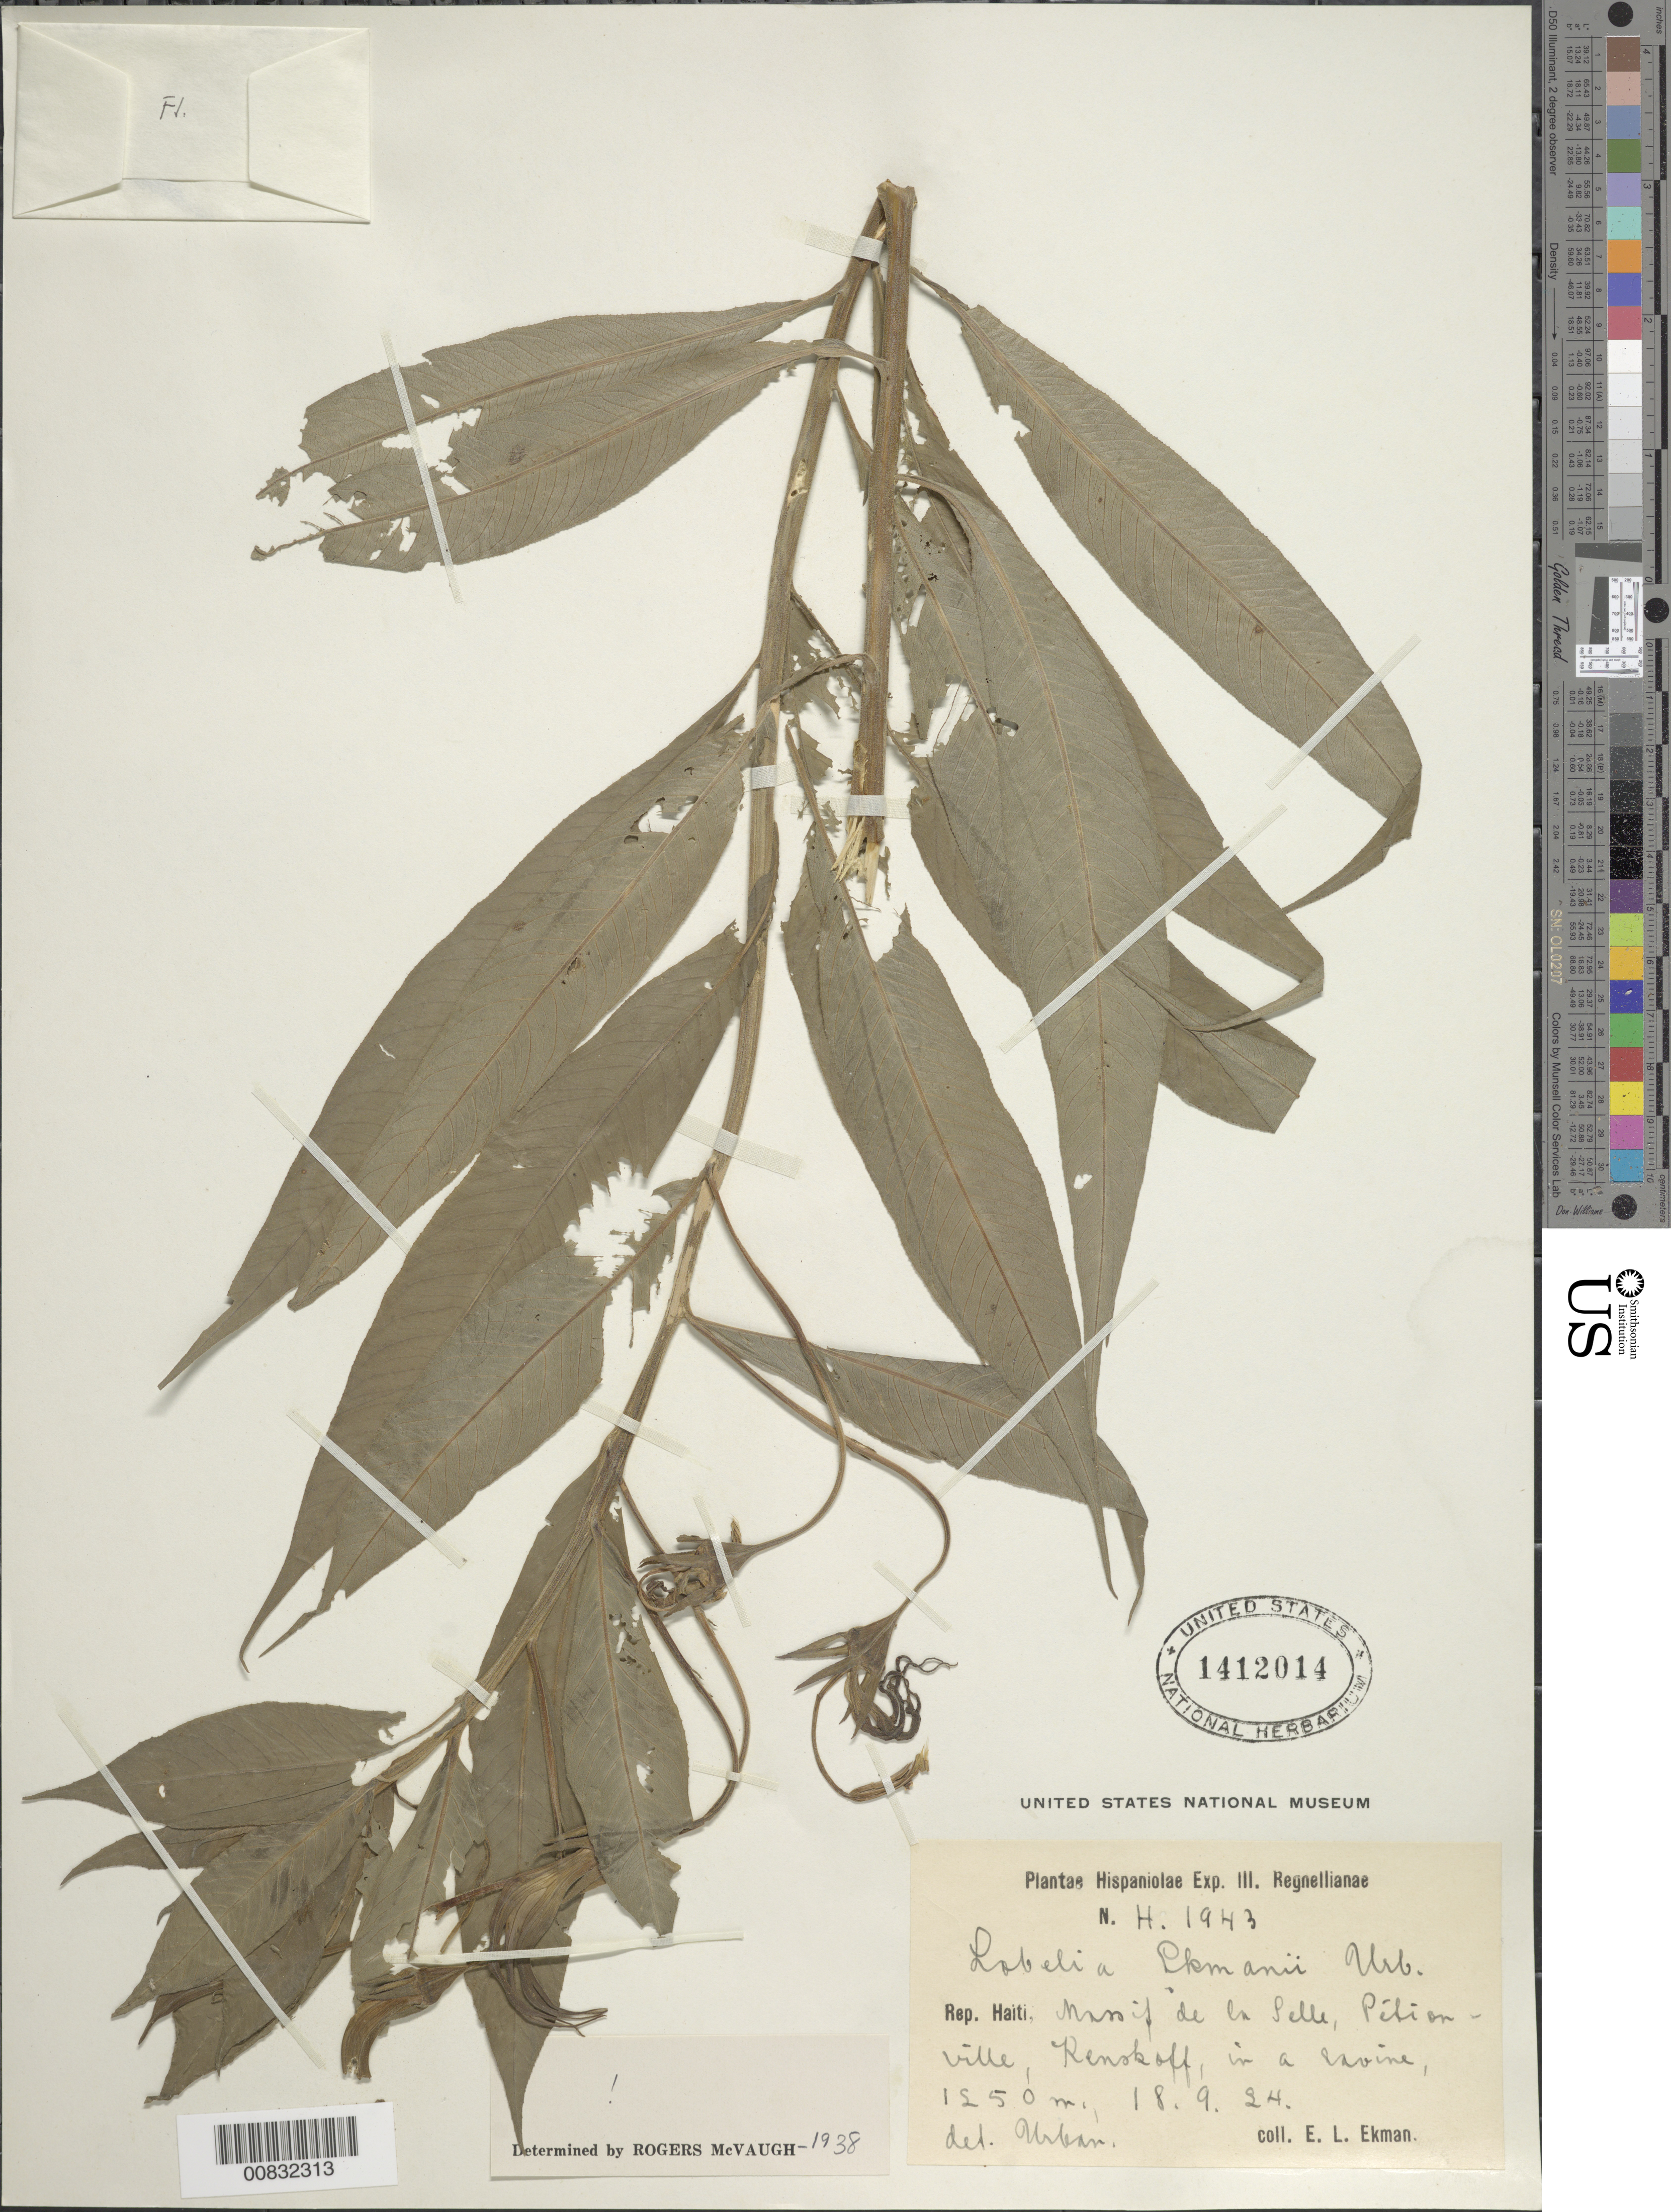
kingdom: Plantae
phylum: Tracheophyta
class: Magnoliopsida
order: Asterales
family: Campanulaceae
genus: Lobelia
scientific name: Lobelia ekmanii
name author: Urb.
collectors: E. L. Ekman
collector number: H 1943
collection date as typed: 18 Sep 1924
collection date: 1924-09-18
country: Haiti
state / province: Ouest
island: Hispaniola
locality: Massif de la Selle, Pétionville, Renskoff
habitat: In a ravine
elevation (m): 1250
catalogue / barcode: US 1412014